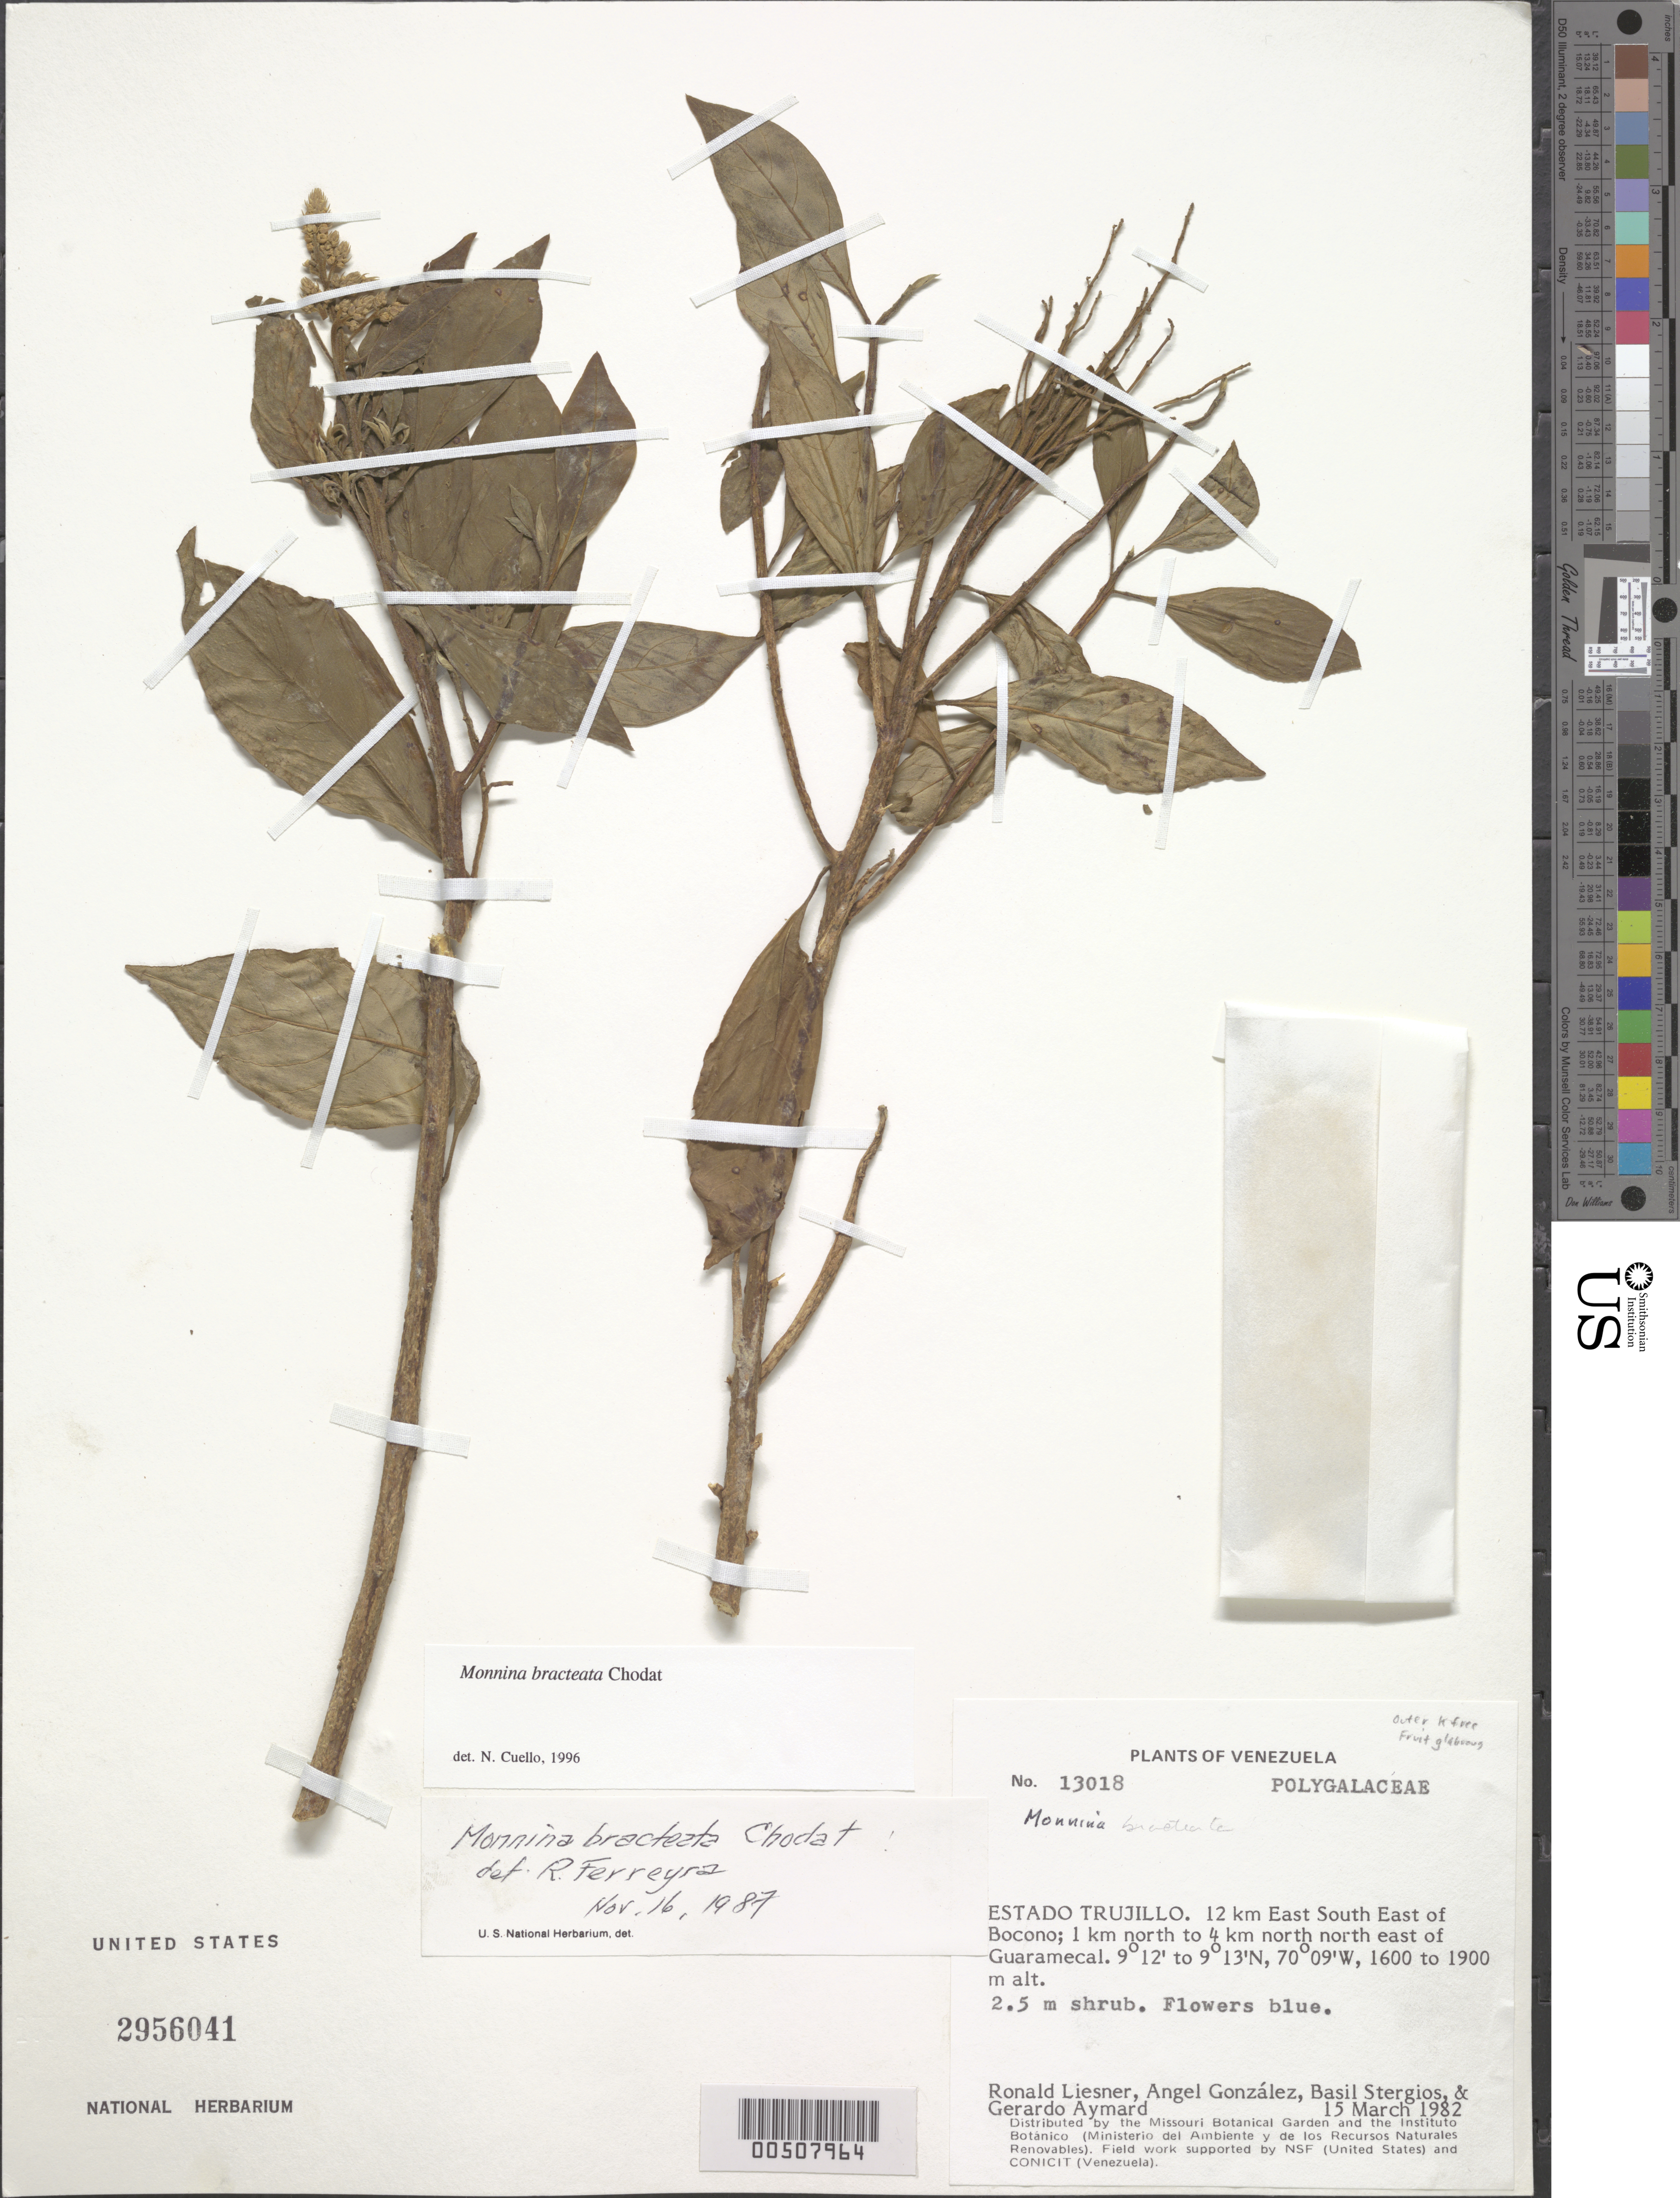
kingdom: Plantae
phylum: Tracheophyta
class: Magnoliopsida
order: Fabales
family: Polygalaceae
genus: Monnina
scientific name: Monnina bracteata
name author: Chodat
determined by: Ferreyra, R. A.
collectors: R. L. Liesner, A. C. González, B. G. Stergios & G. A. Aymard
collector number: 13018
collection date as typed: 15 Mar 1982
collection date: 1982-03-15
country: Venezuela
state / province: Trujillo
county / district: Boconó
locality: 12 km ESE of Boconó; 1 km N to 4 km NNE of Guaramacál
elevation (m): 1600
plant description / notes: MO, PORT, US, VEN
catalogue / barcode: US 2956041